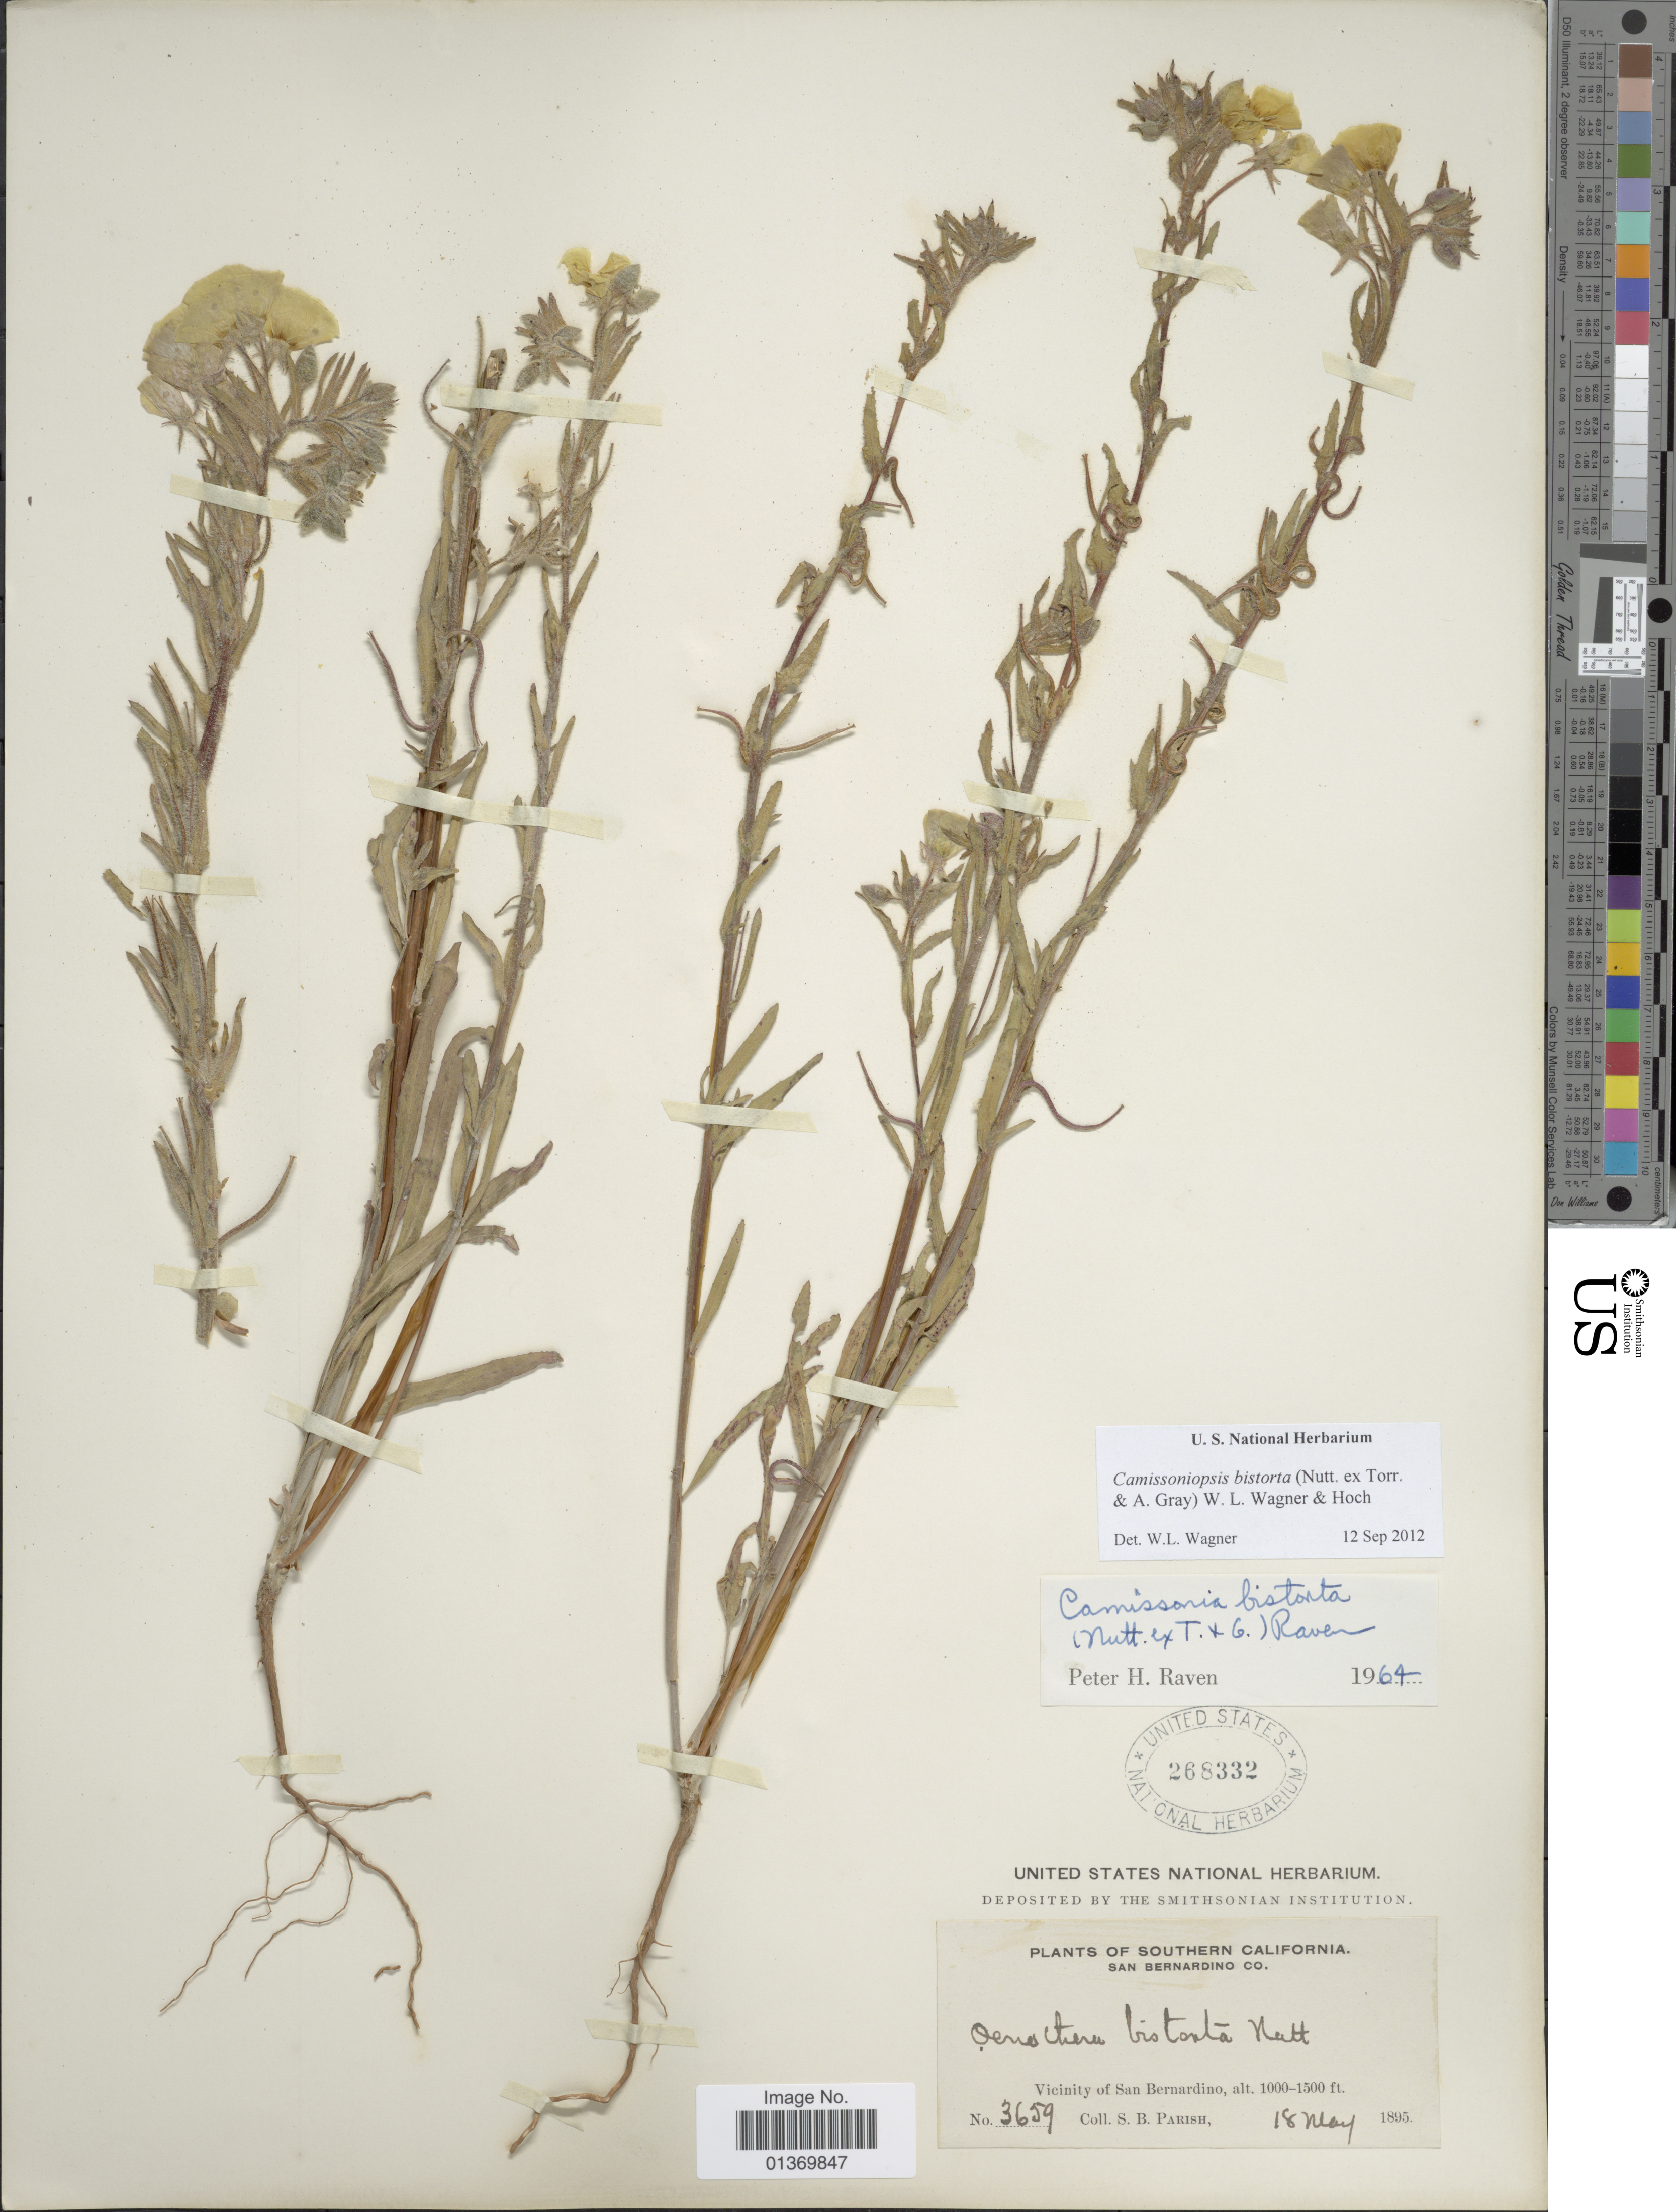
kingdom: Plantae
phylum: Tracheophyta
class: Magnoliopsida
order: Myrtales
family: Onagraceae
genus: Camissoniopsis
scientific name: Camissoniopsis bistorta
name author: (Nutt. ex Torr. & A. Gray) W.L. Wagner & Hoch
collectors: S. B. Parish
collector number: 3659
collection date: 1895-05-18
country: United States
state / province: California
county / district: San Bernardino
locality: Southern California, San Bernardino Co., Vicinity of San Bernardino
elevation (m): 305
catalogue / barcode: US 268332